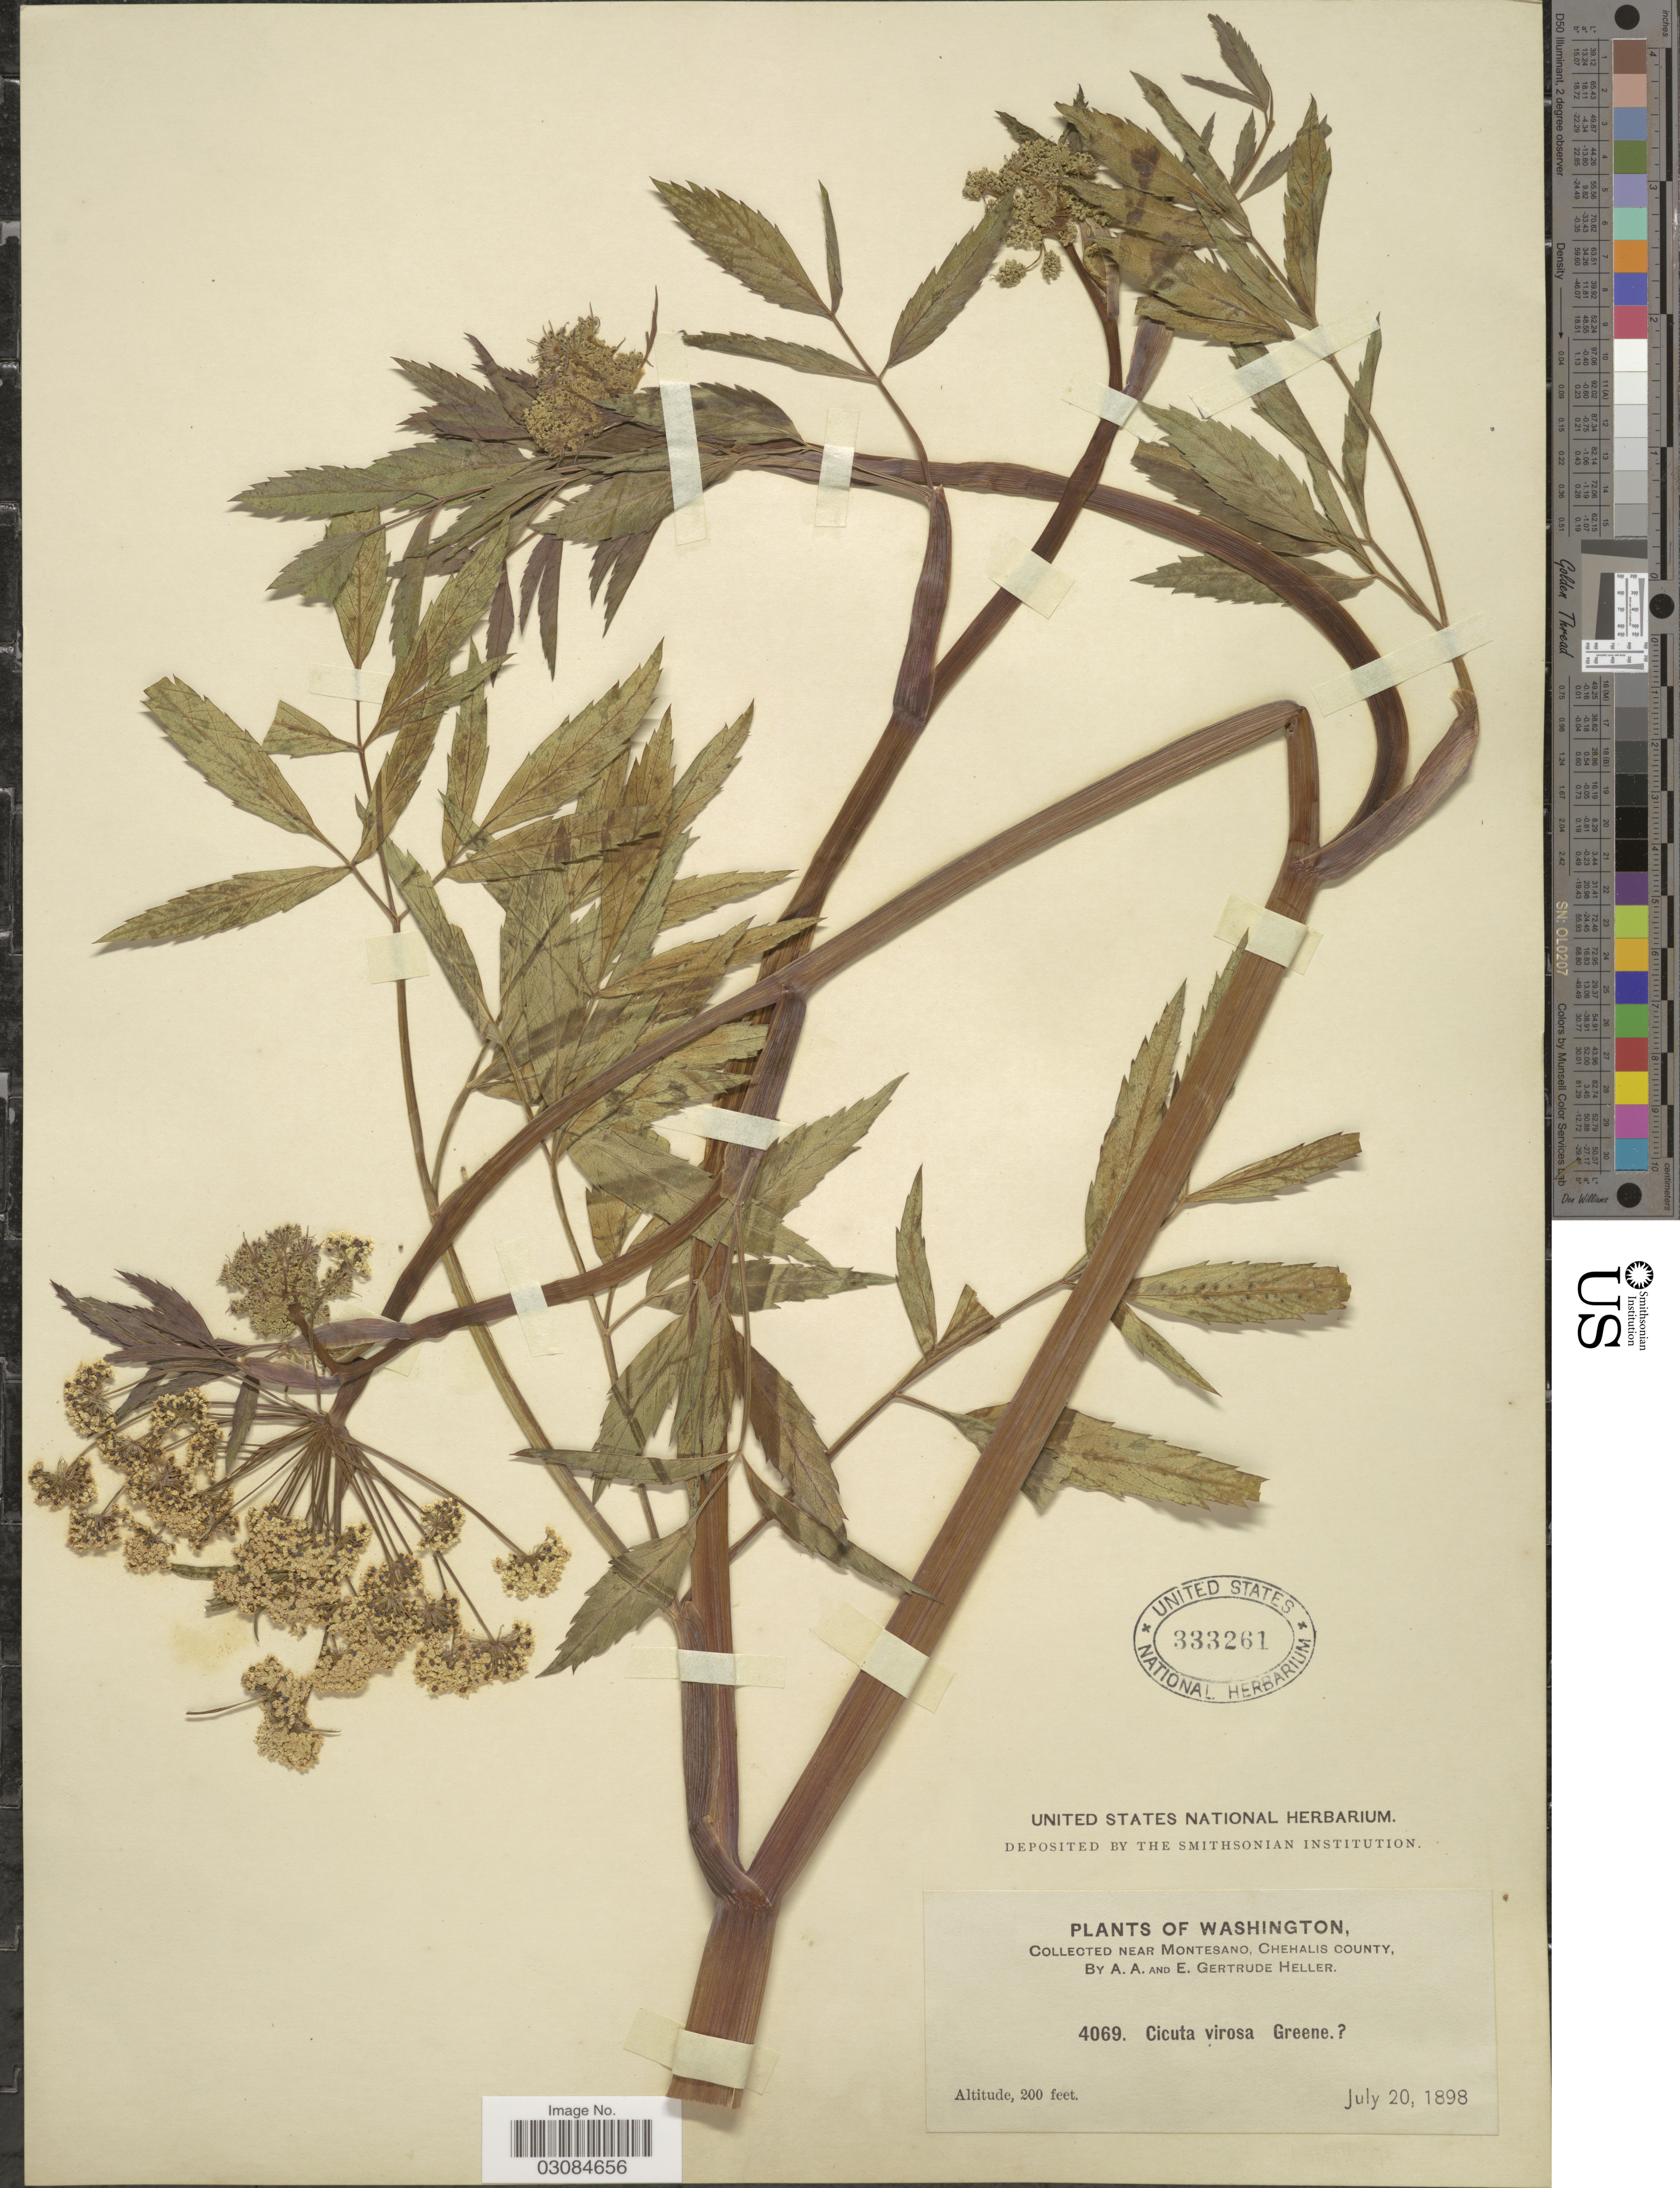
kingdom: Plantae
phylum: Tracheophyta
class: Magnoliopsida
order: Apiales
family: Apiaceae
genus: Cicuta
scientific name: Cicuta vagans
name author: Greene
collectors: A. A. Heller & E. G. Heller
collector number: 4069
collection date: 1898-07-20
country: United States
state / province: Washington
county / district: Grays Harbor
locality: Collected near Montesano, Chehalis County.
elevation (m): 61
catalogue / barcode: US 333261